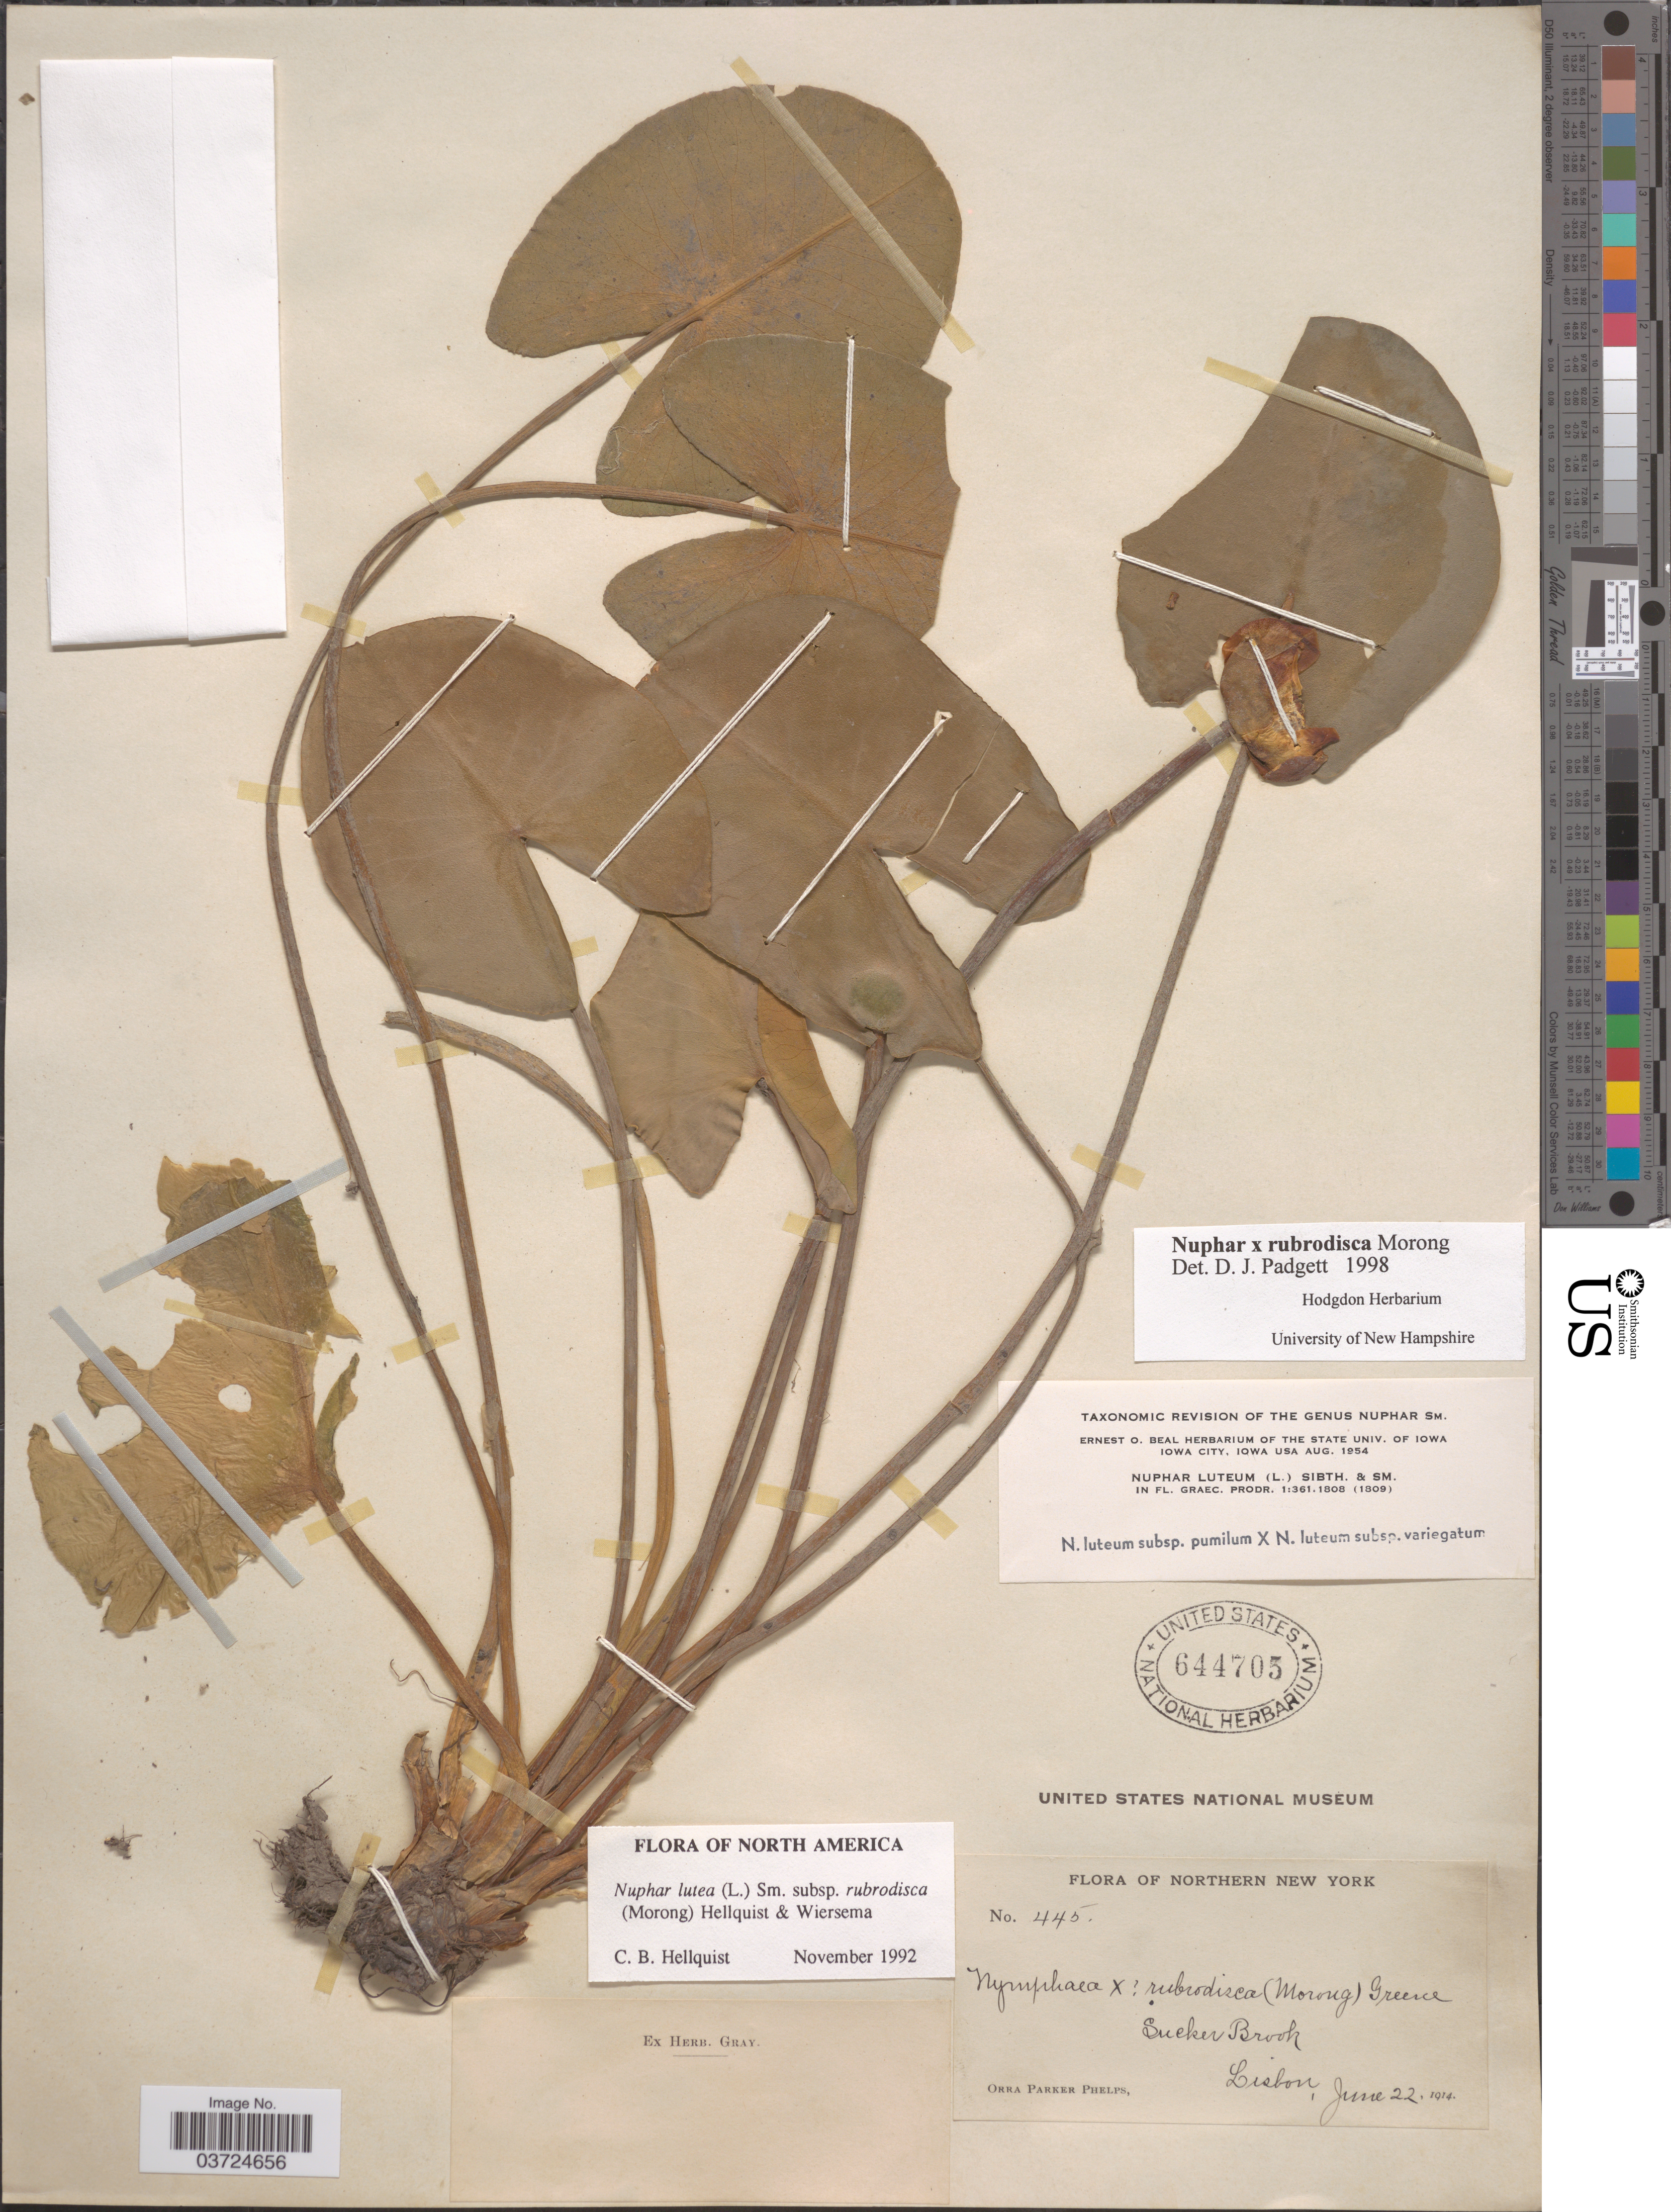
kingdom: Plantae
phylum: Tracheophyta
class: Magnoliopsida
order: Nymphaeales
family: Nymphaeaceae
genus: Nuphar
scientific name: Nuphar rubrodisca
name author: Morong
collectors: O. P. Phelps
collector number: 445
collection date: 1914-06-22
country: United States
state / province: New York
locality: Northern New York. Sucker Brook. Lisbon.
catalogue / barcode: US 644705